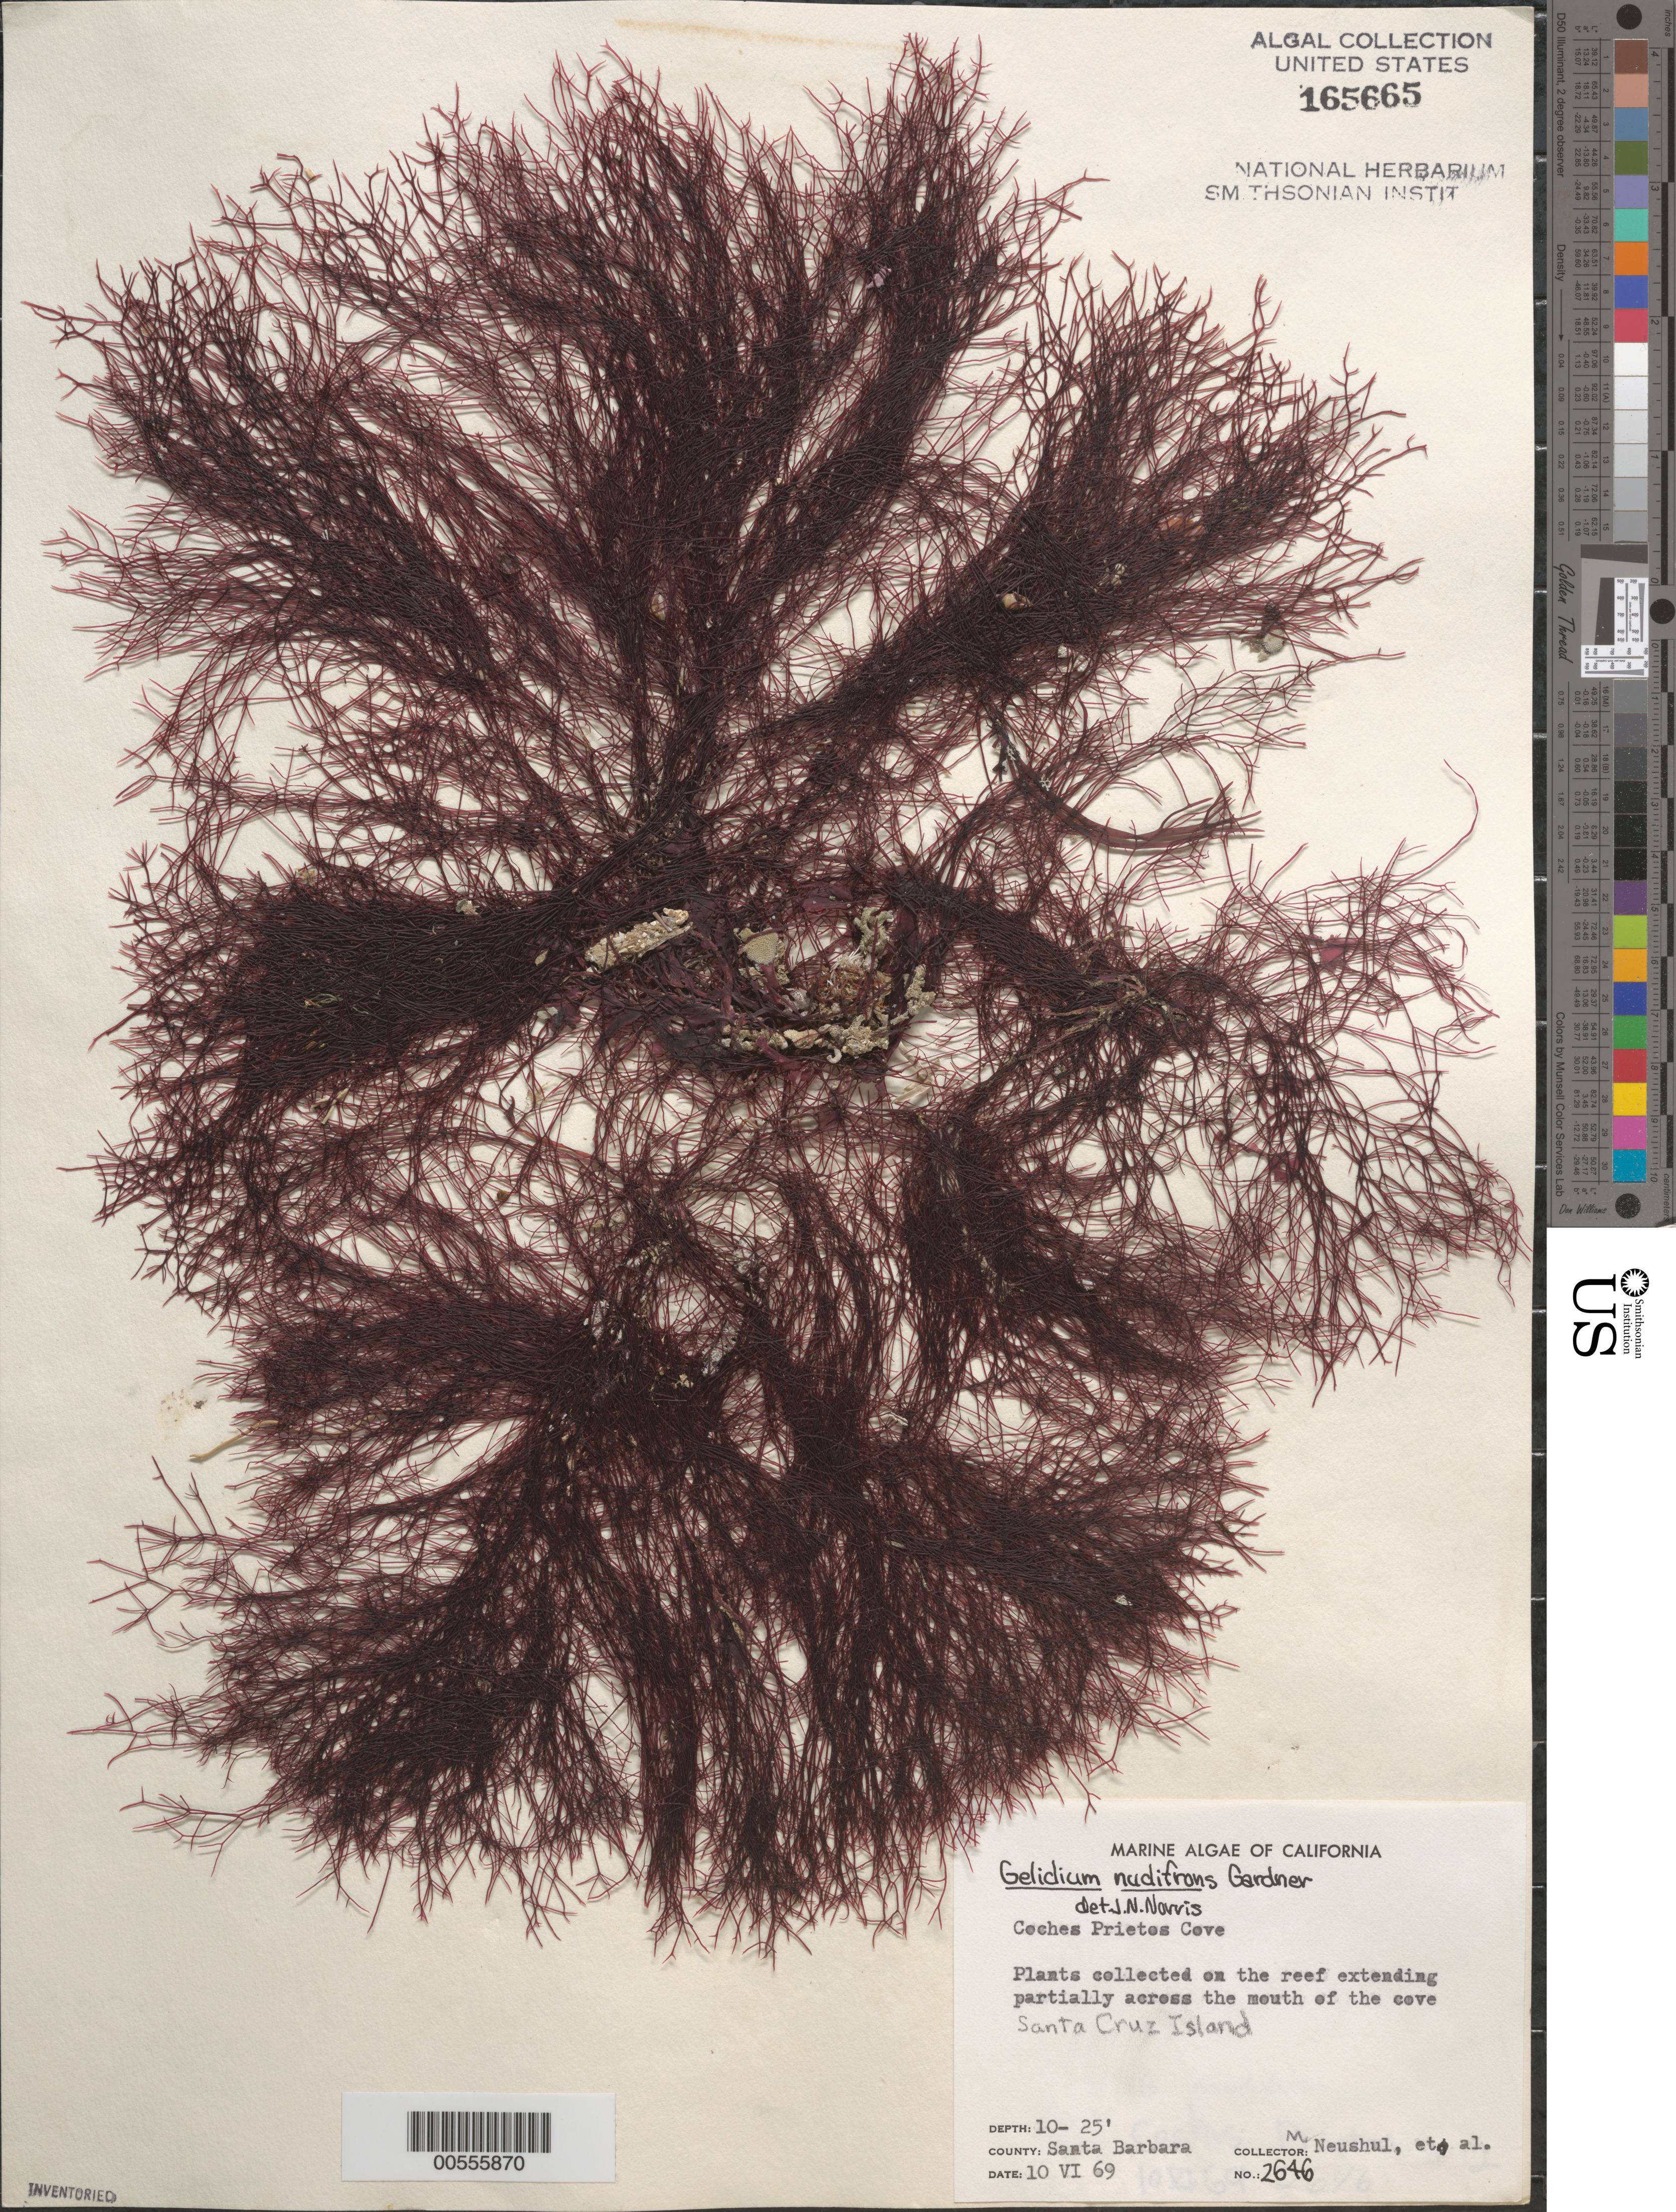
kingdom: Plantae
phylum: Rhodophyta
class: Florideophyceae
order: Gelidiales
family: Gelidiaceae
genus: Gelidium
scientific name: Gelidium nudifrons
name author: N.L. Gardner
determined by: Norris, James N.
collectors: M. Neushul, A. Charters, M. Foster & D. C. Barilotti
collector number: Neushul 2646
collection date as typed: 10 Jun 1969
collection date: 1969-06-10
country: United States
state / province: California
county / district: Santa Barbara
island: Santa Cruz Island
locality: Coches Prietos Cove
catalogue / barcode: US 165665